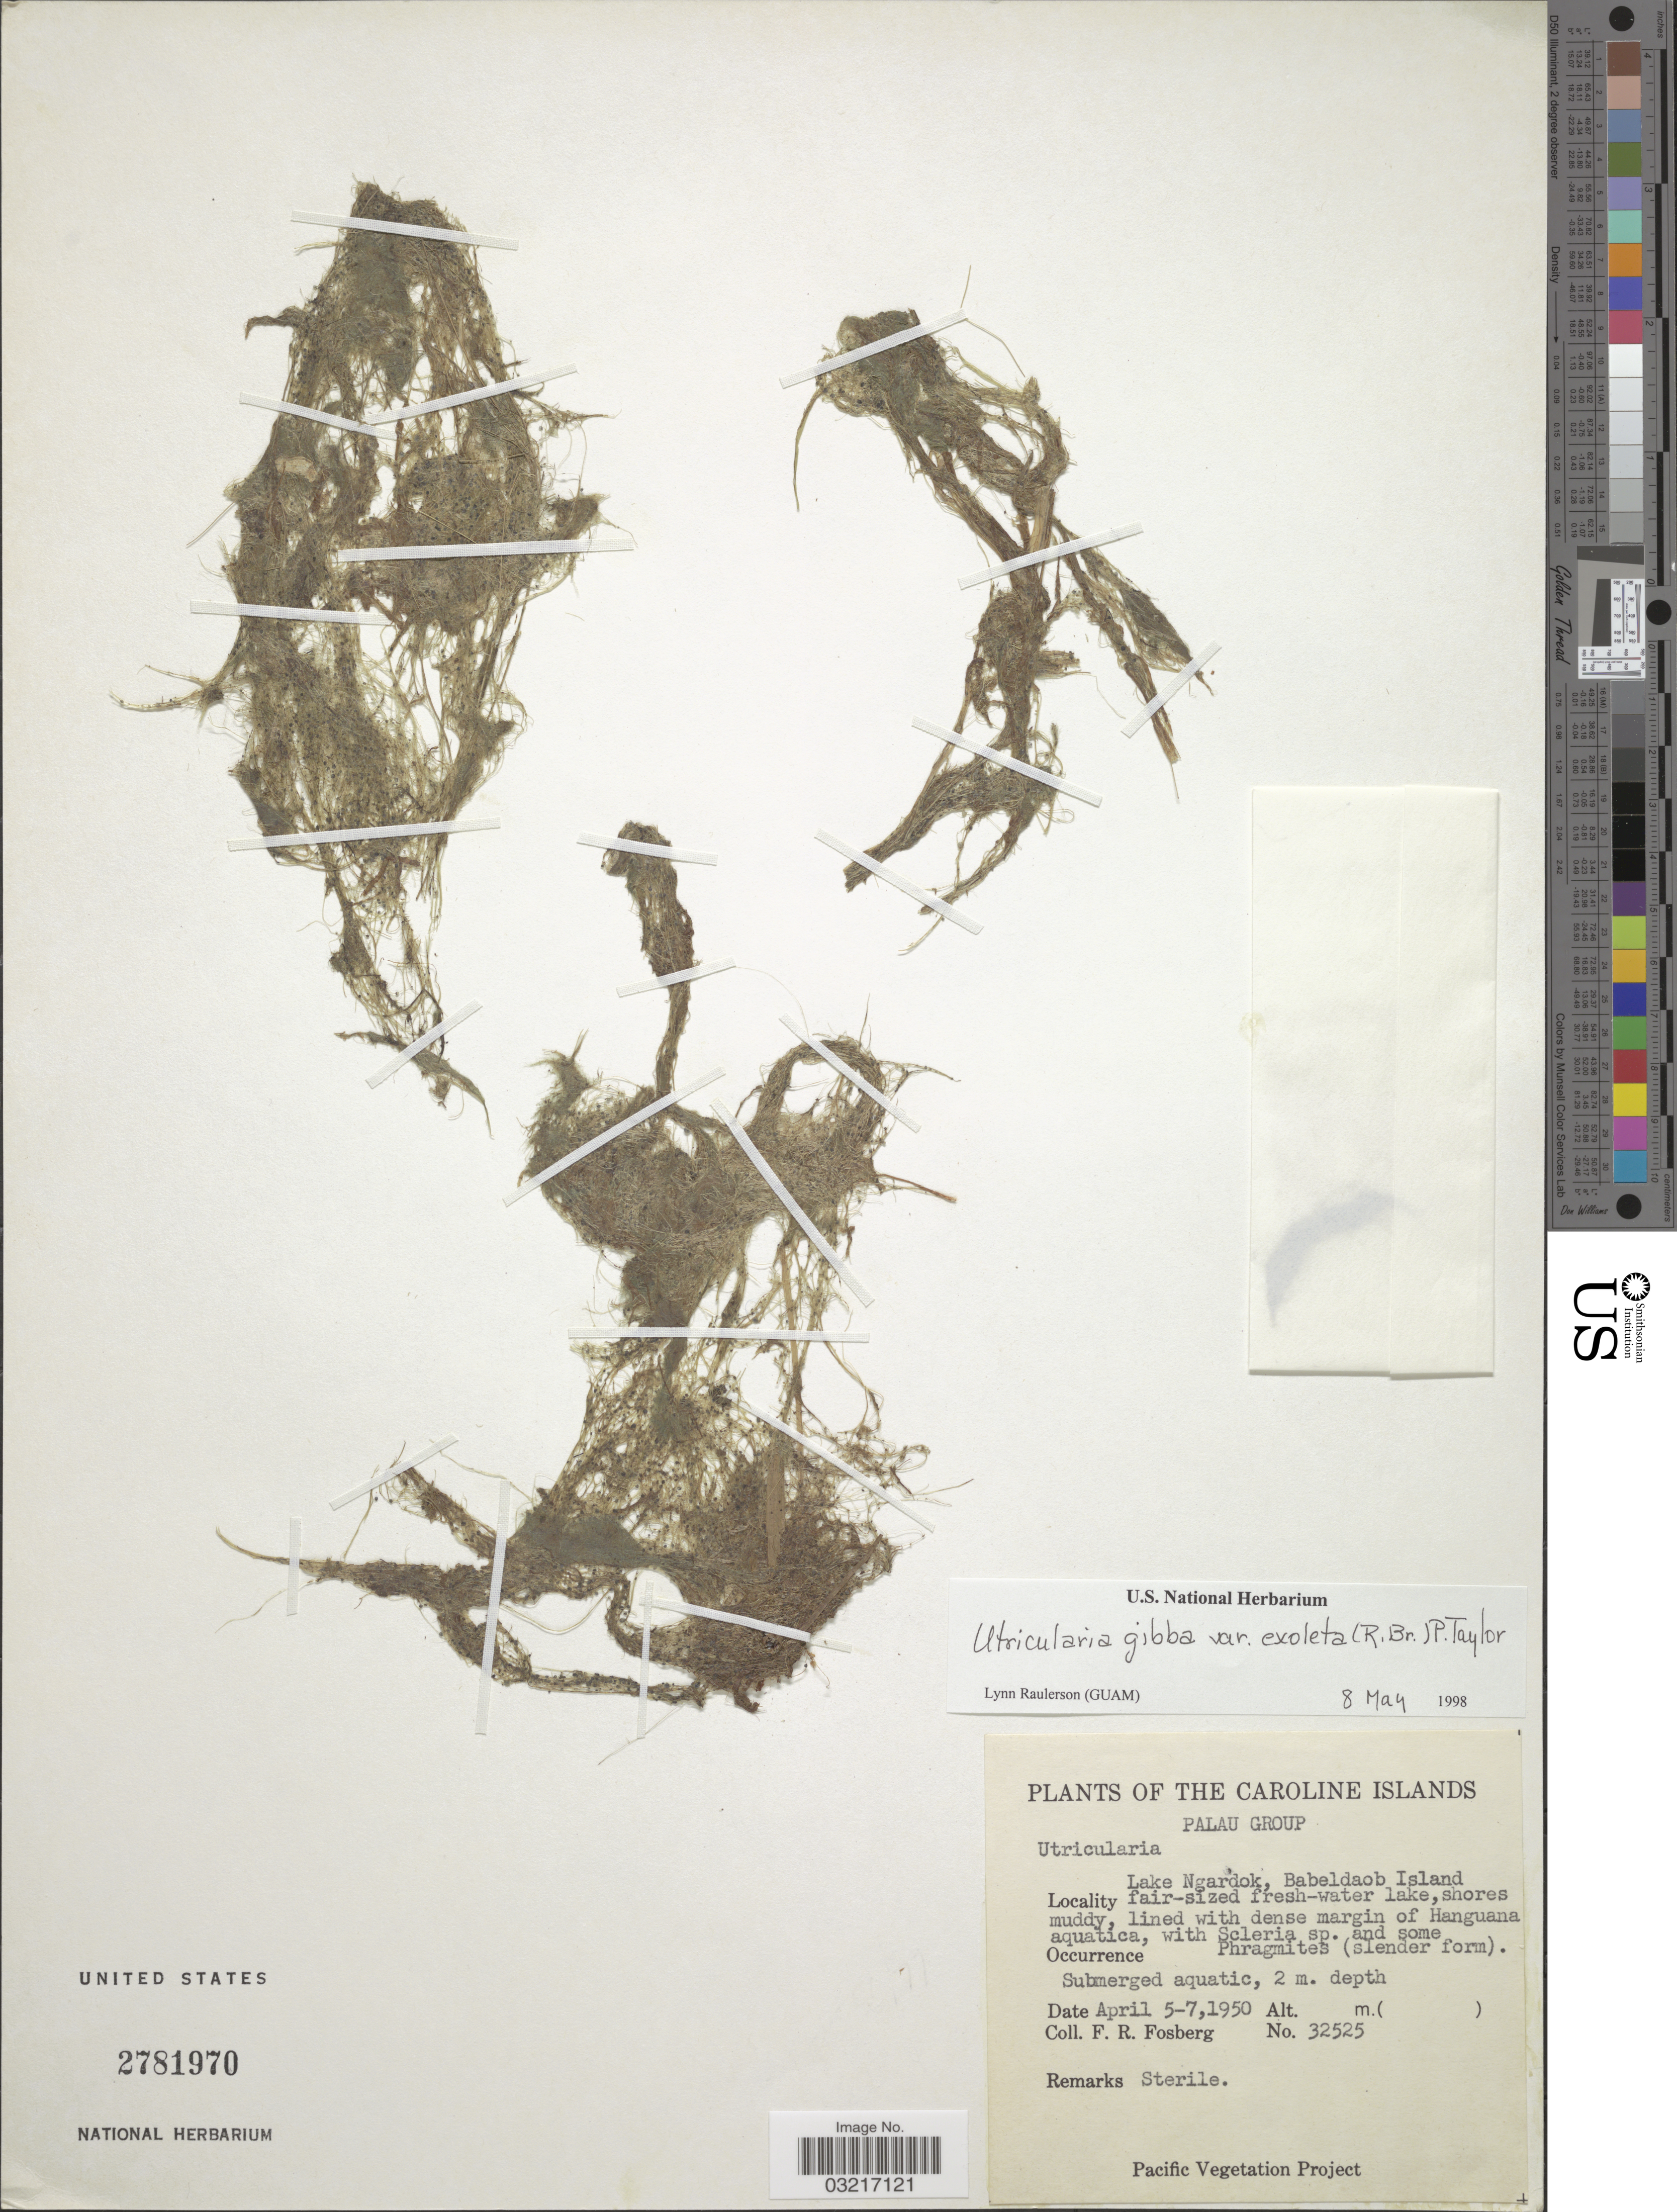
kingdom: Plantae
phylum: Tracheophyta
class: Magnoliopsida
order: Lamiales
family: Lentibulariaceae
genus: Utricularia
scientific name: Utricularia gibba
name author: L.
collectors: F. R. Fosberg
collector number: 32525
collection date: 1950-04-05/1950-04-07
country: Palau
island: Babeldaob [Babelthuap]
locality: The Caroline Islands. Palau Group. Lake Ngardok, Babeldaob Island.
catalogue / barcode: US 2781970